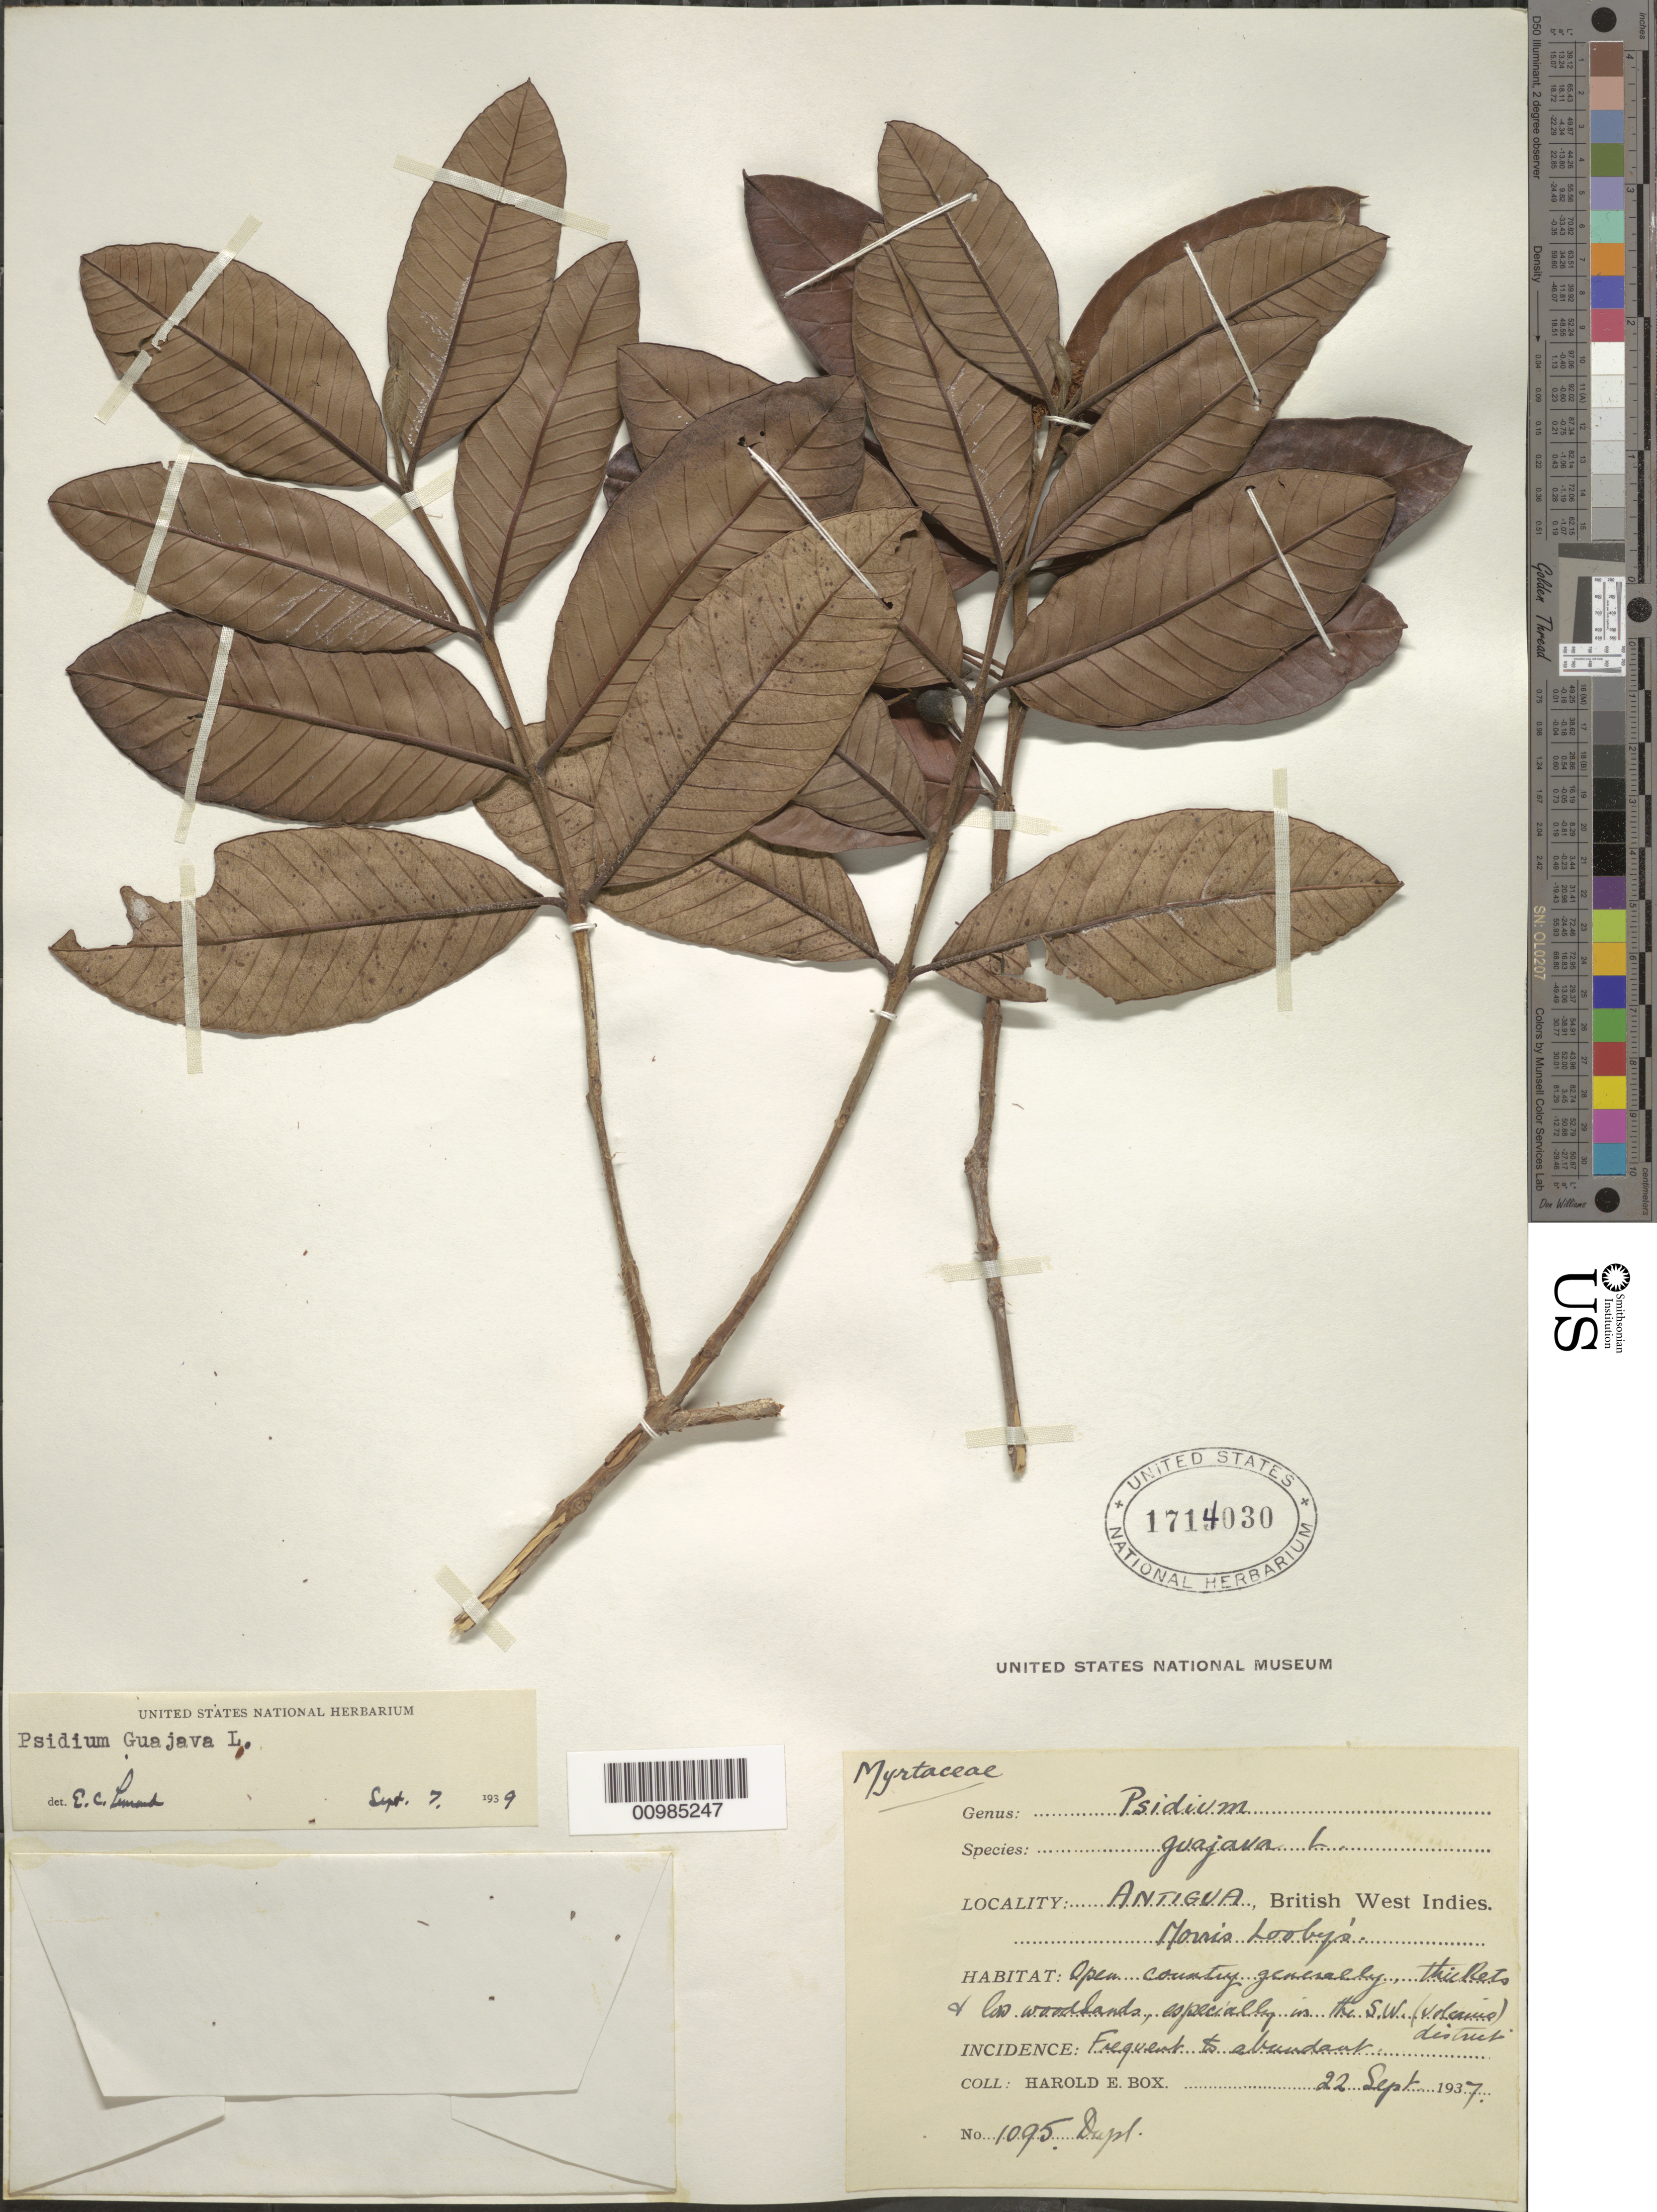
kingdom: Plantae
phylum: Tracheophyta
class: Magnoliopsida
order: Myrtales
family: Myrtaceae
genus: Psidium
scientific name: Psidium guajava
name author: L.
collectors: H. E. Box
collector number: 1095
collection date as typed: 22 Sep 1937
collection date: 1937-09-22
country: Antigua and Barbuda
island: Antigua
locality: SW (volcano) district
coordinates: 0 N, 0 E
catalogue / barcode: US 1714030